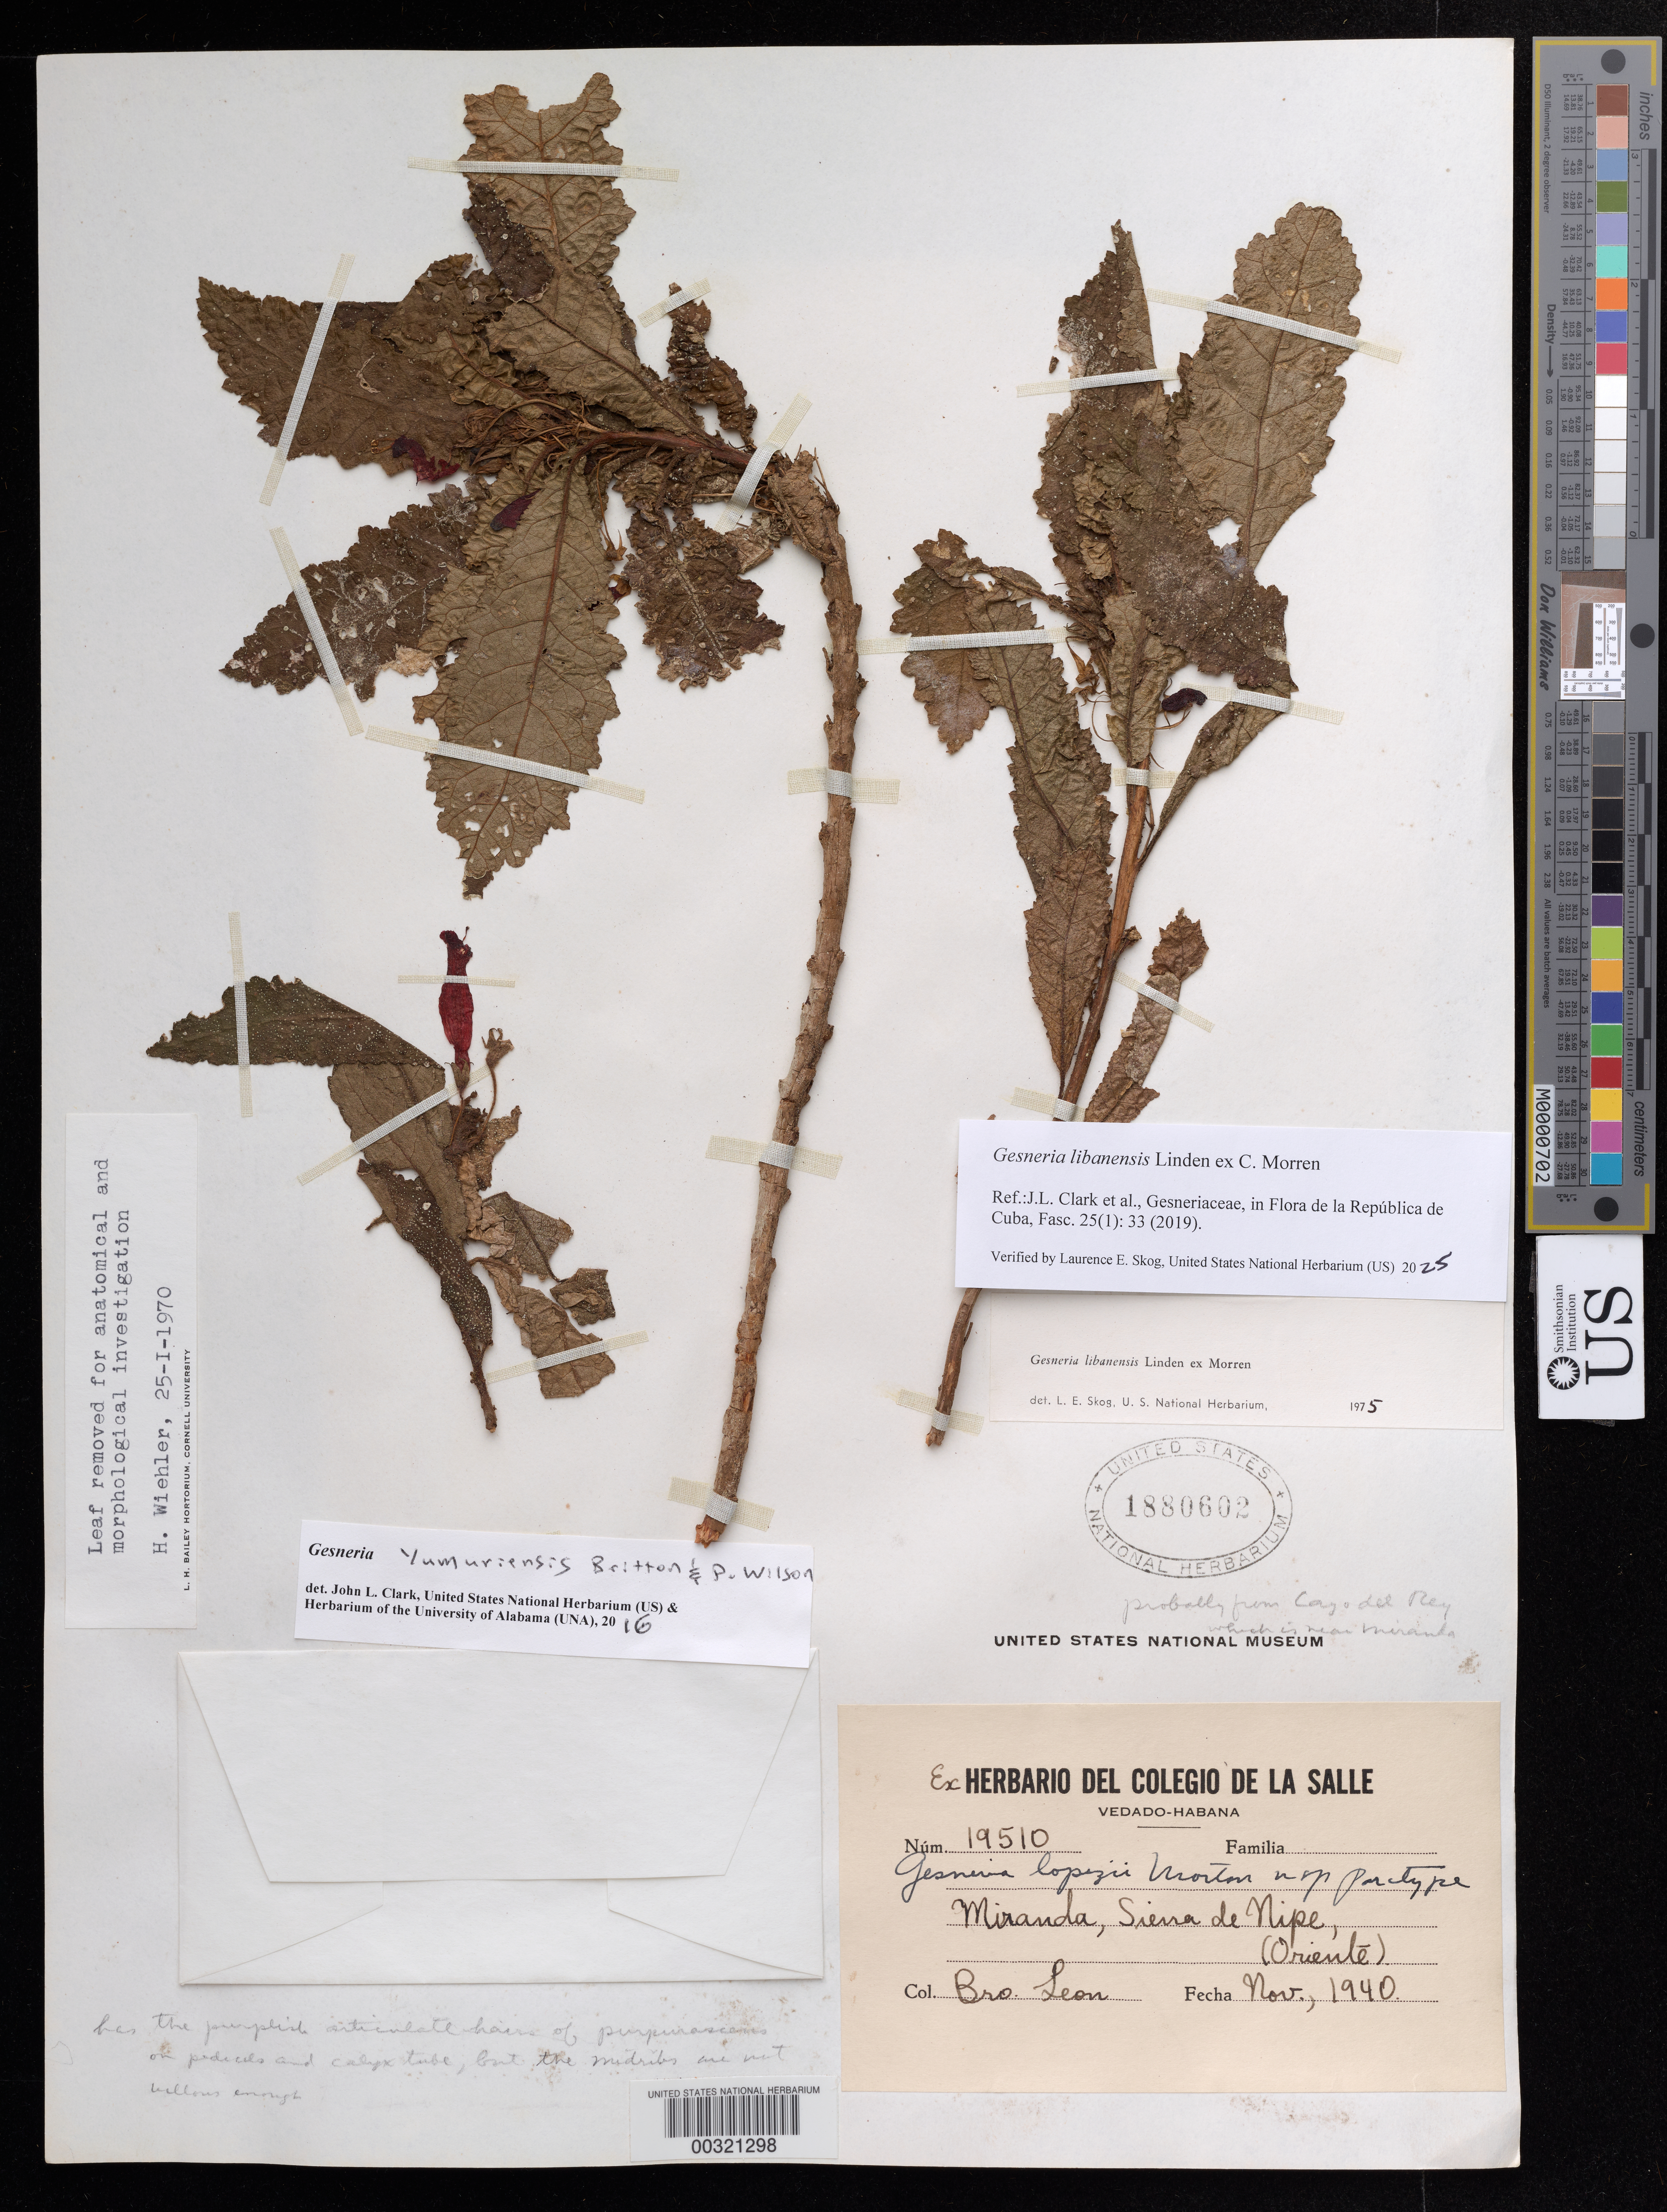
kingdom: Plantae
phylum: Tracheophyta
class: Magnoliopsida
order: Lamiales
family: Gesneriaceae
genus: Gesneria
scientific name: Gesneria libanensis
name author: Linden ex C. Morren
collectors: F. Leon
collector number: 19510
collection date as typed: Nov 1940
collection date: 1940-11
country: Cuba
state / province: Oriente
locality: Miranda, Sierra de Nipe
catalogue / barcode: US 1880602